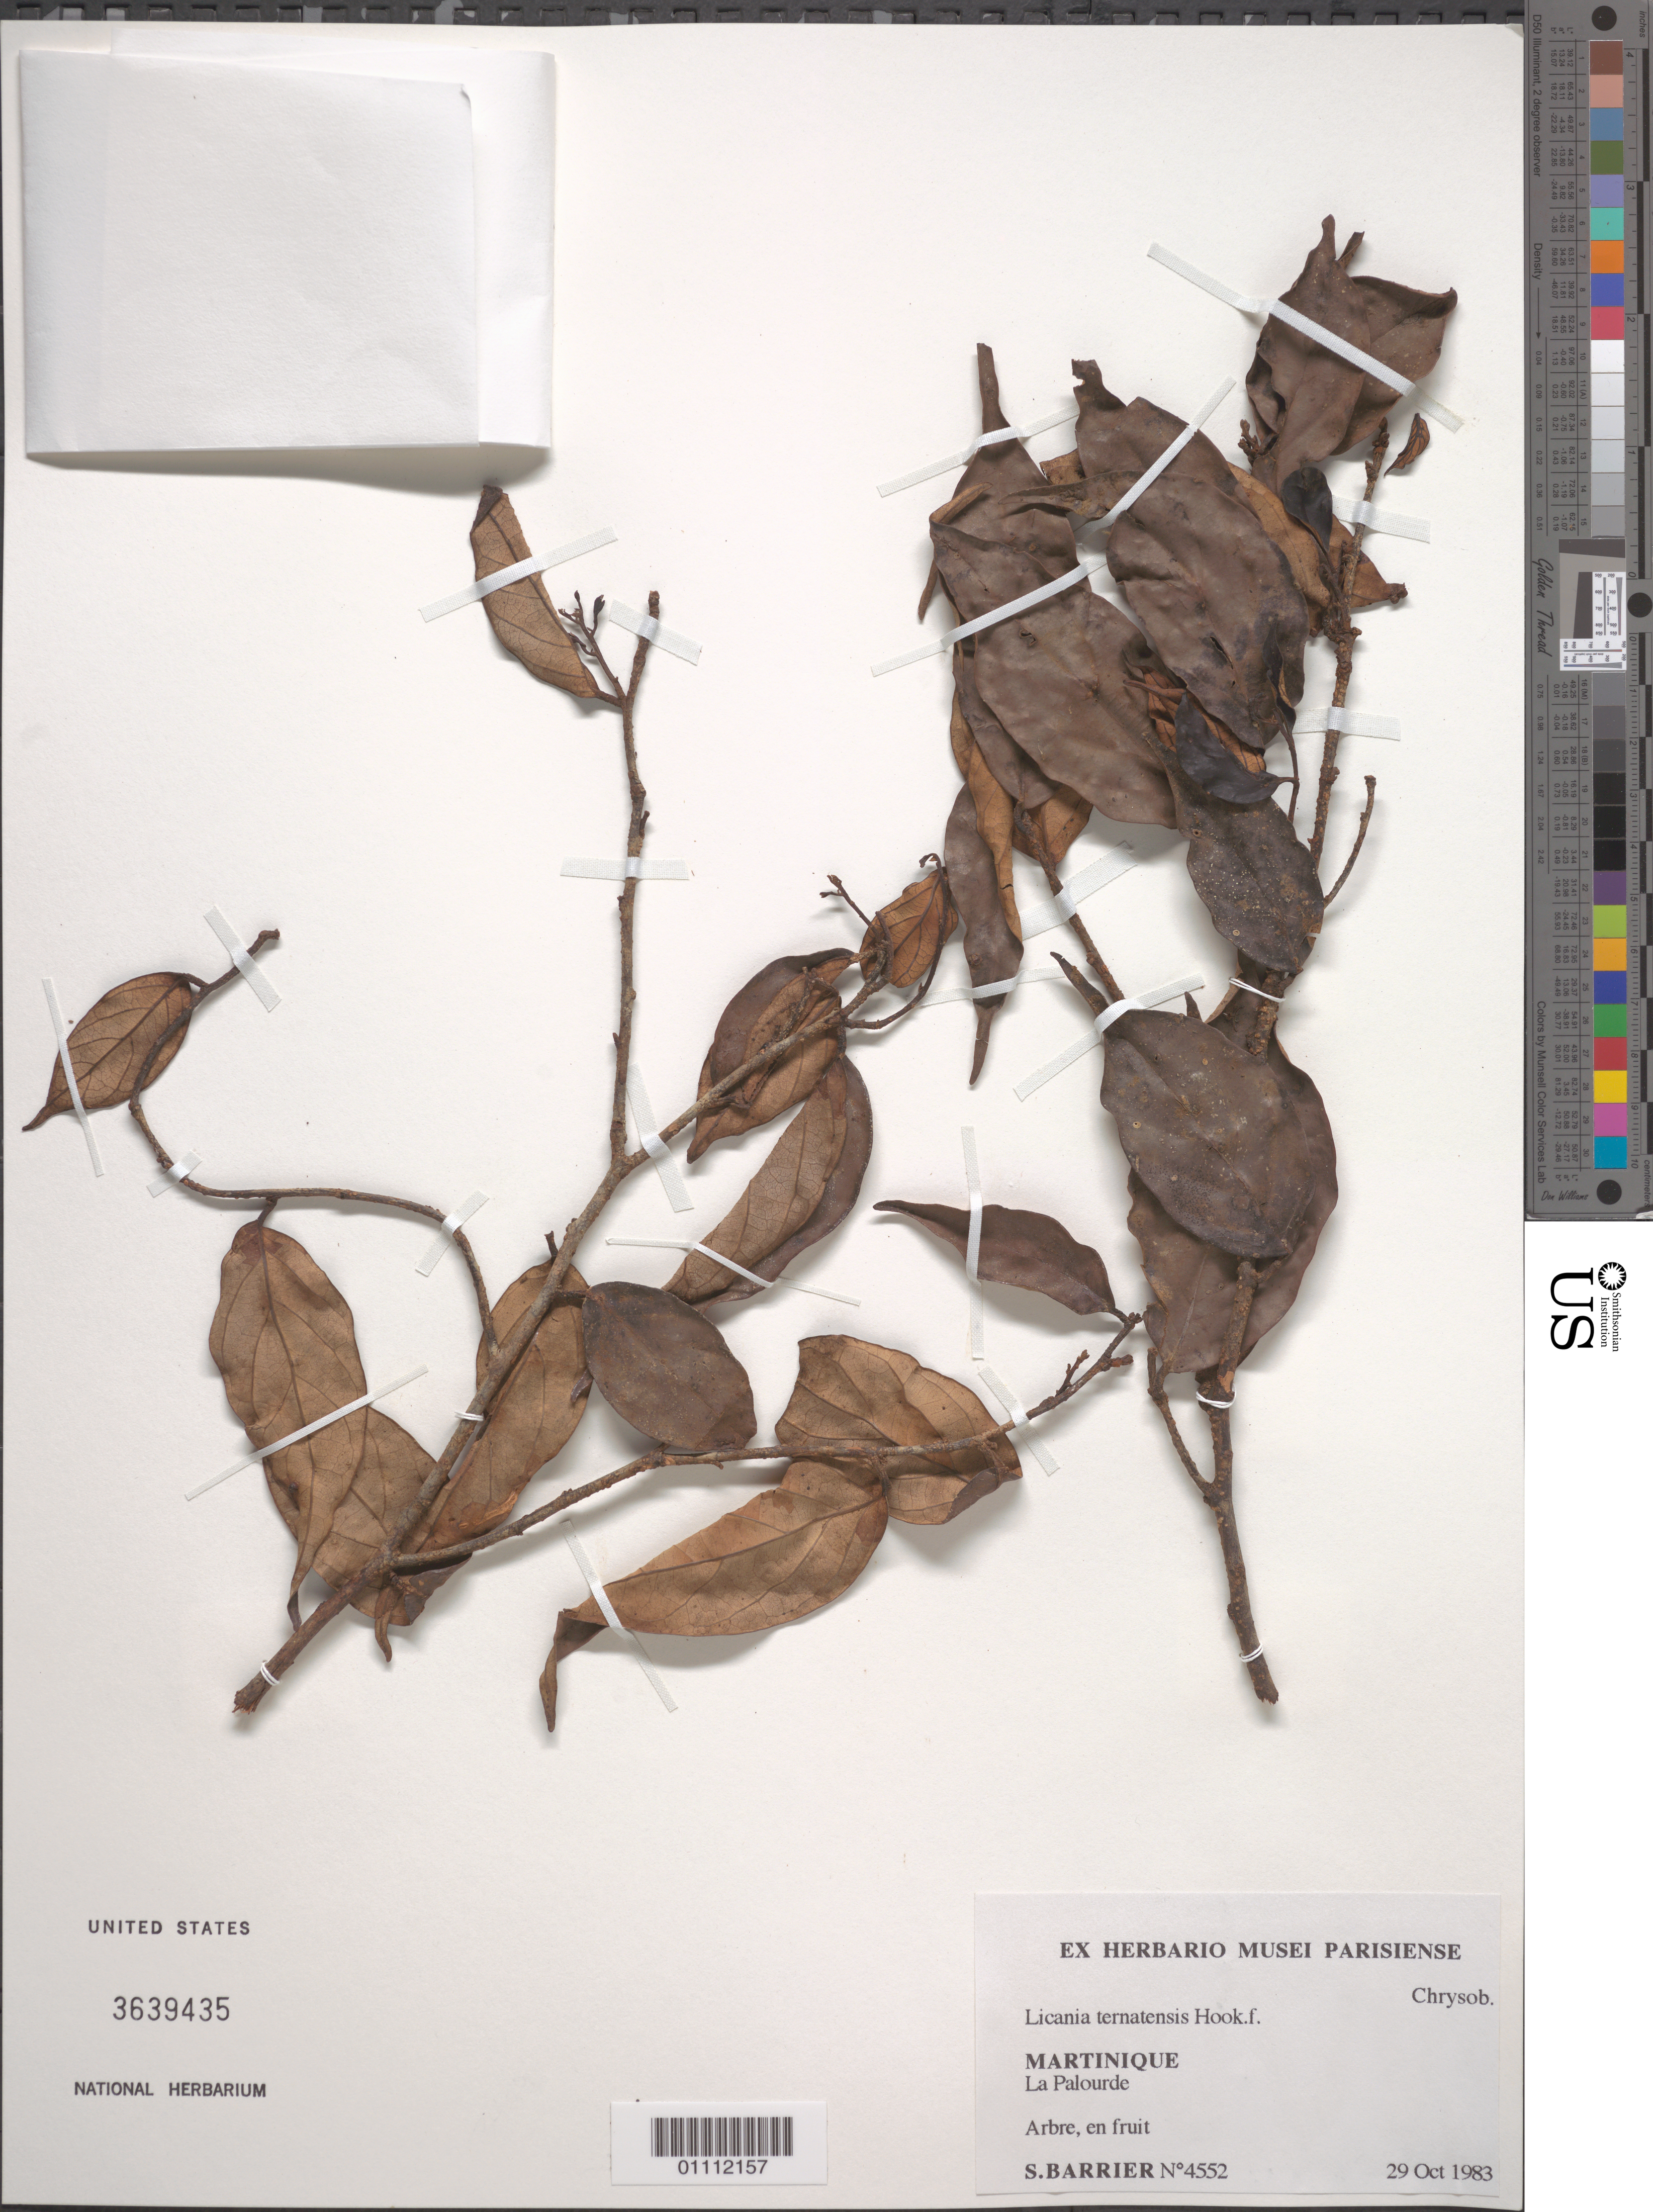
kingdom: Plantae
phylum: Tracheophyta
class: Magnoliopsida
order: Malpighiales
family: Chrysobalanaceae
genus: Licania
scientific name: Licania ternatensis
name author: Hook. f. ex Duss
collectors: S. Barrier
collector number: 4552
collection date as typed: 29 Oct 1983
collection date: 1983-10-29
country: Martinique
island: Martinique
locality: La Palourde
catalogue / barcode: US 3639435